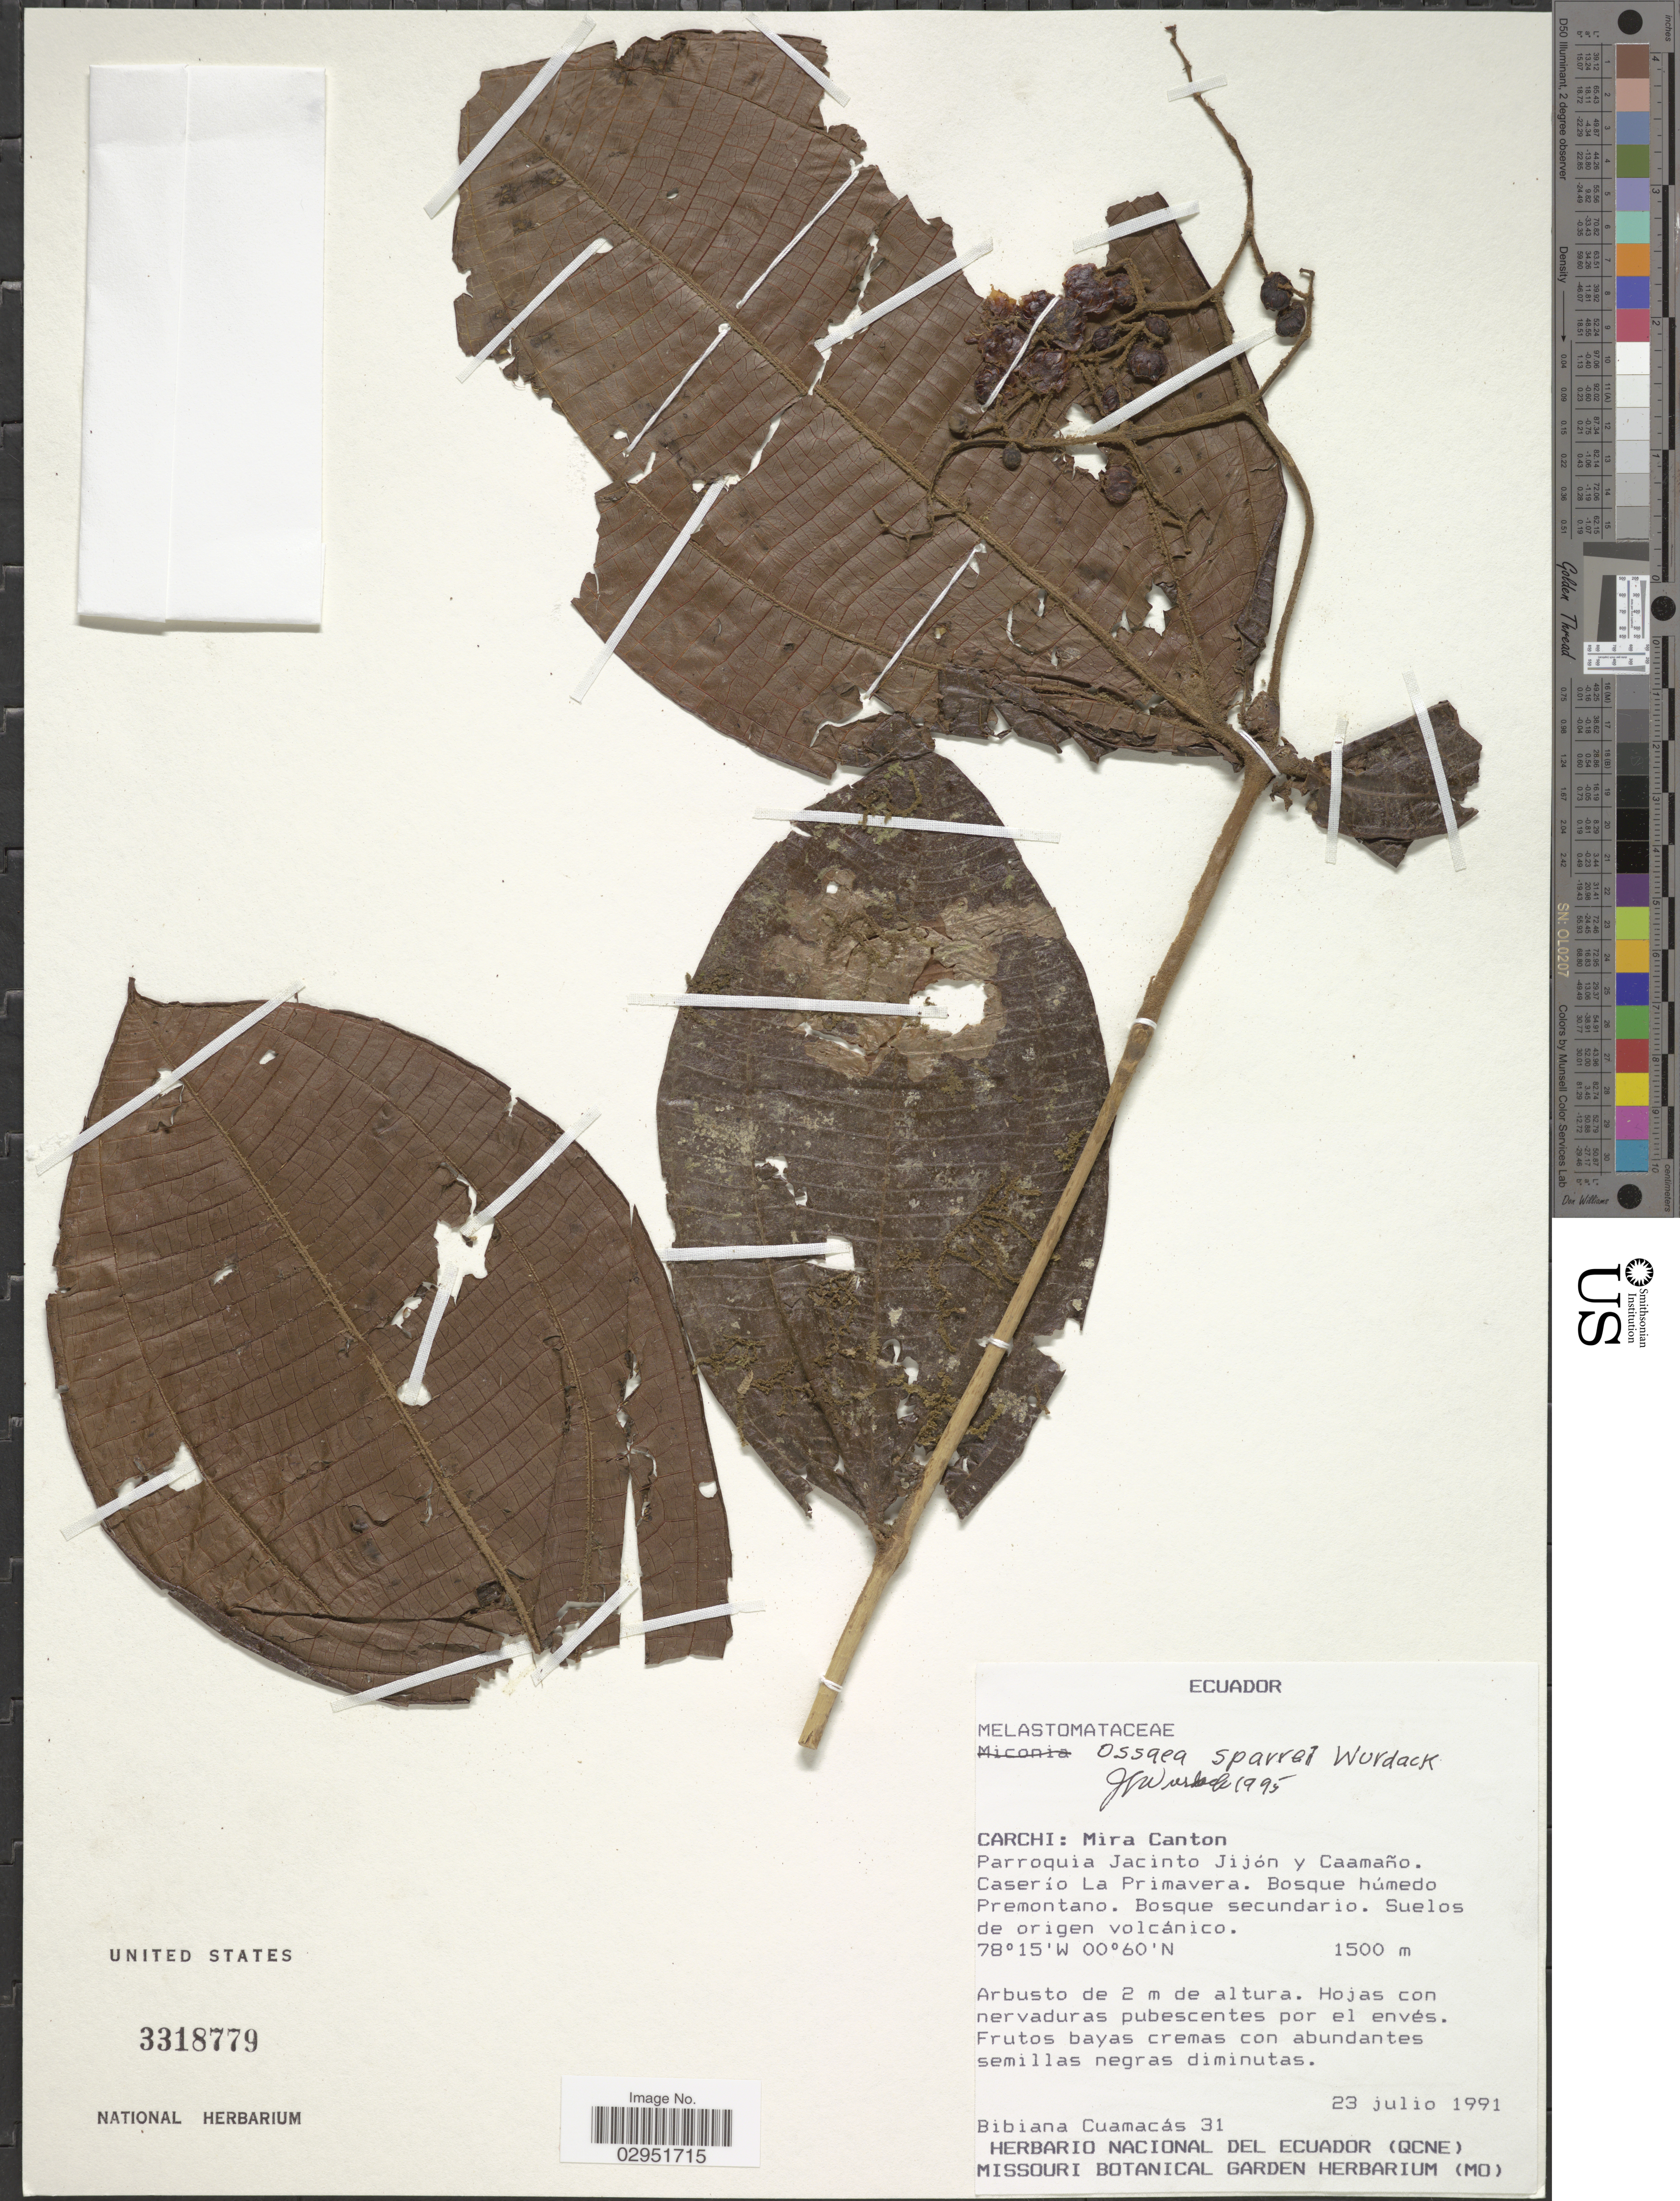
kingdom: Plantae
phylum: Tracheophyta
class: Magnoliopsida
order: Myrtales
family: Melastomataceae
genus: Ossaea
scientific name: Ossaea sparrei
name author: Wurdack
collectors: B. Cuamacas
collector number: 31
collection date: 1991-07-23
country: Ecuador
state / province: Carchi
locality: Carchi: Mira Canton. Parroquia Jacinto Jijón y Caamaño. Caserío La Primavera.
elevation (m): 1500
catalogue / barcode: US 3318779